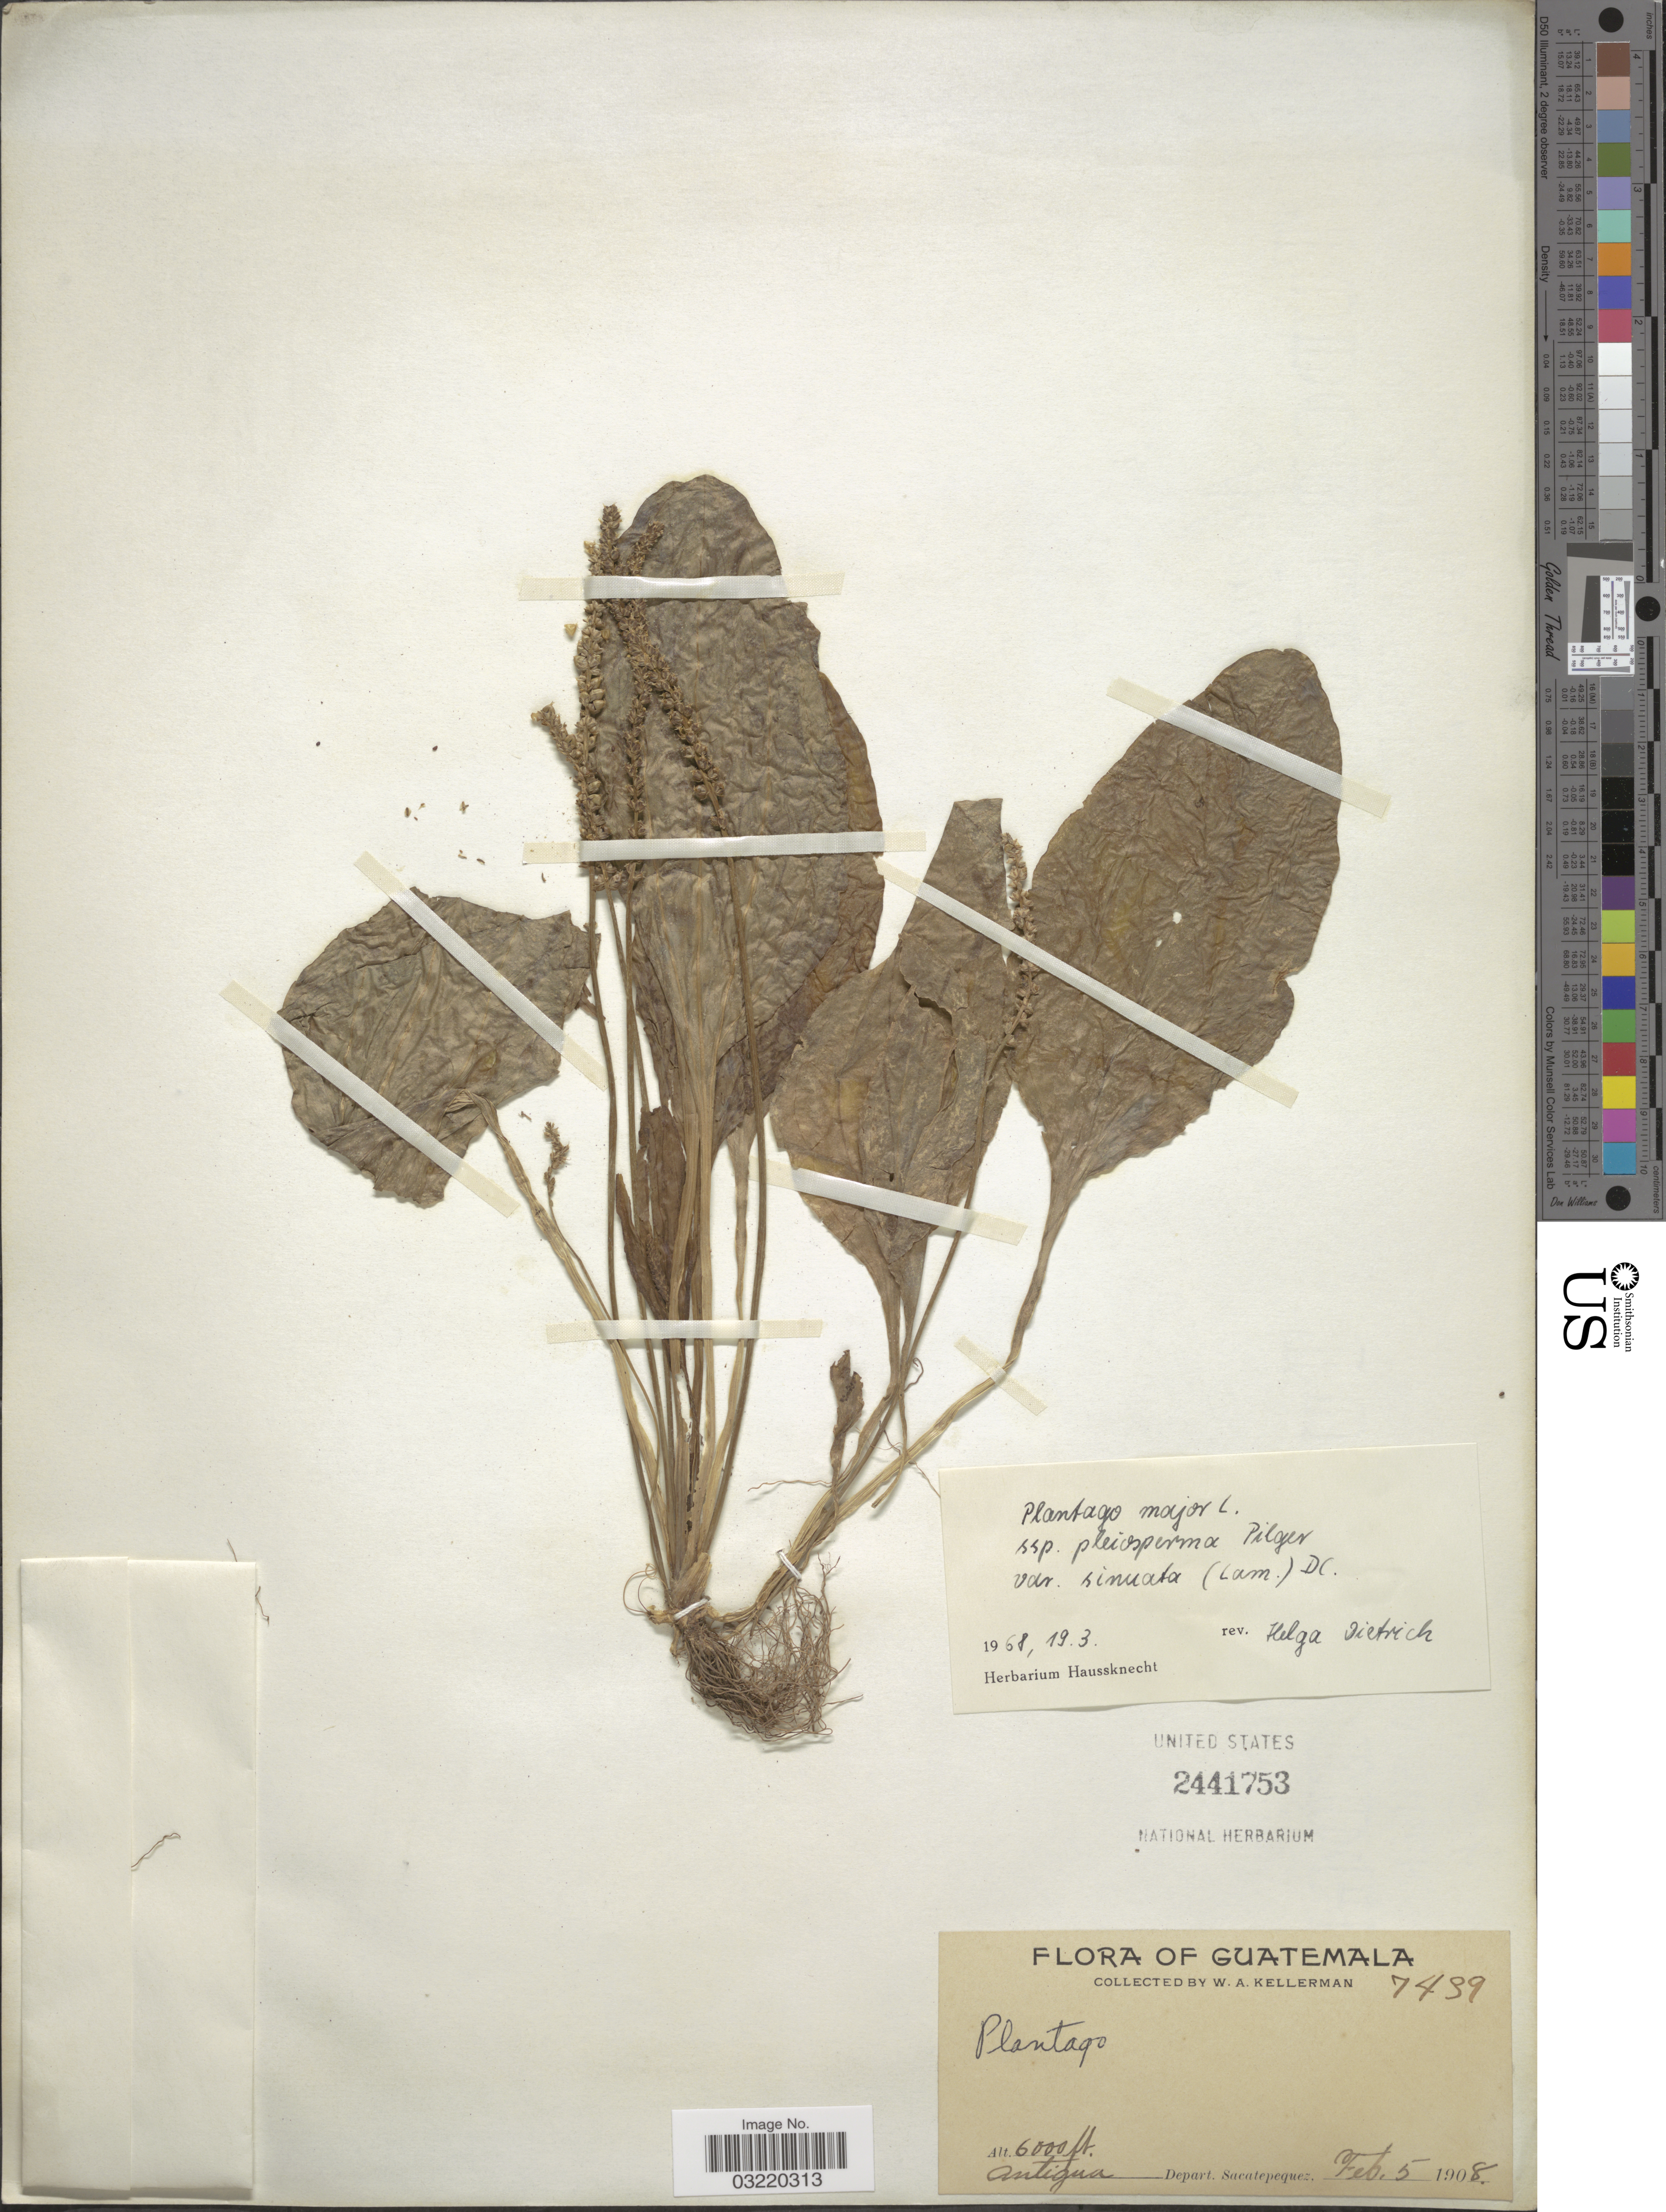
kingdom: Plantae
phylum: Tracheophyta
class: Magnoliopsida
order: Lamiales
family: Plantaginaceae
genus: Plantago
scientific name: Plantago major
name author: L.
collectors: W. Kellerman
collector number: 7439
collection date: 1908-02-05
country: Guatemala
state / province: Sacatepéquez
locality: Antigua. Depart. Sacatepequez.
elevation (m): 1829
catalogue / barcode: US 2441753